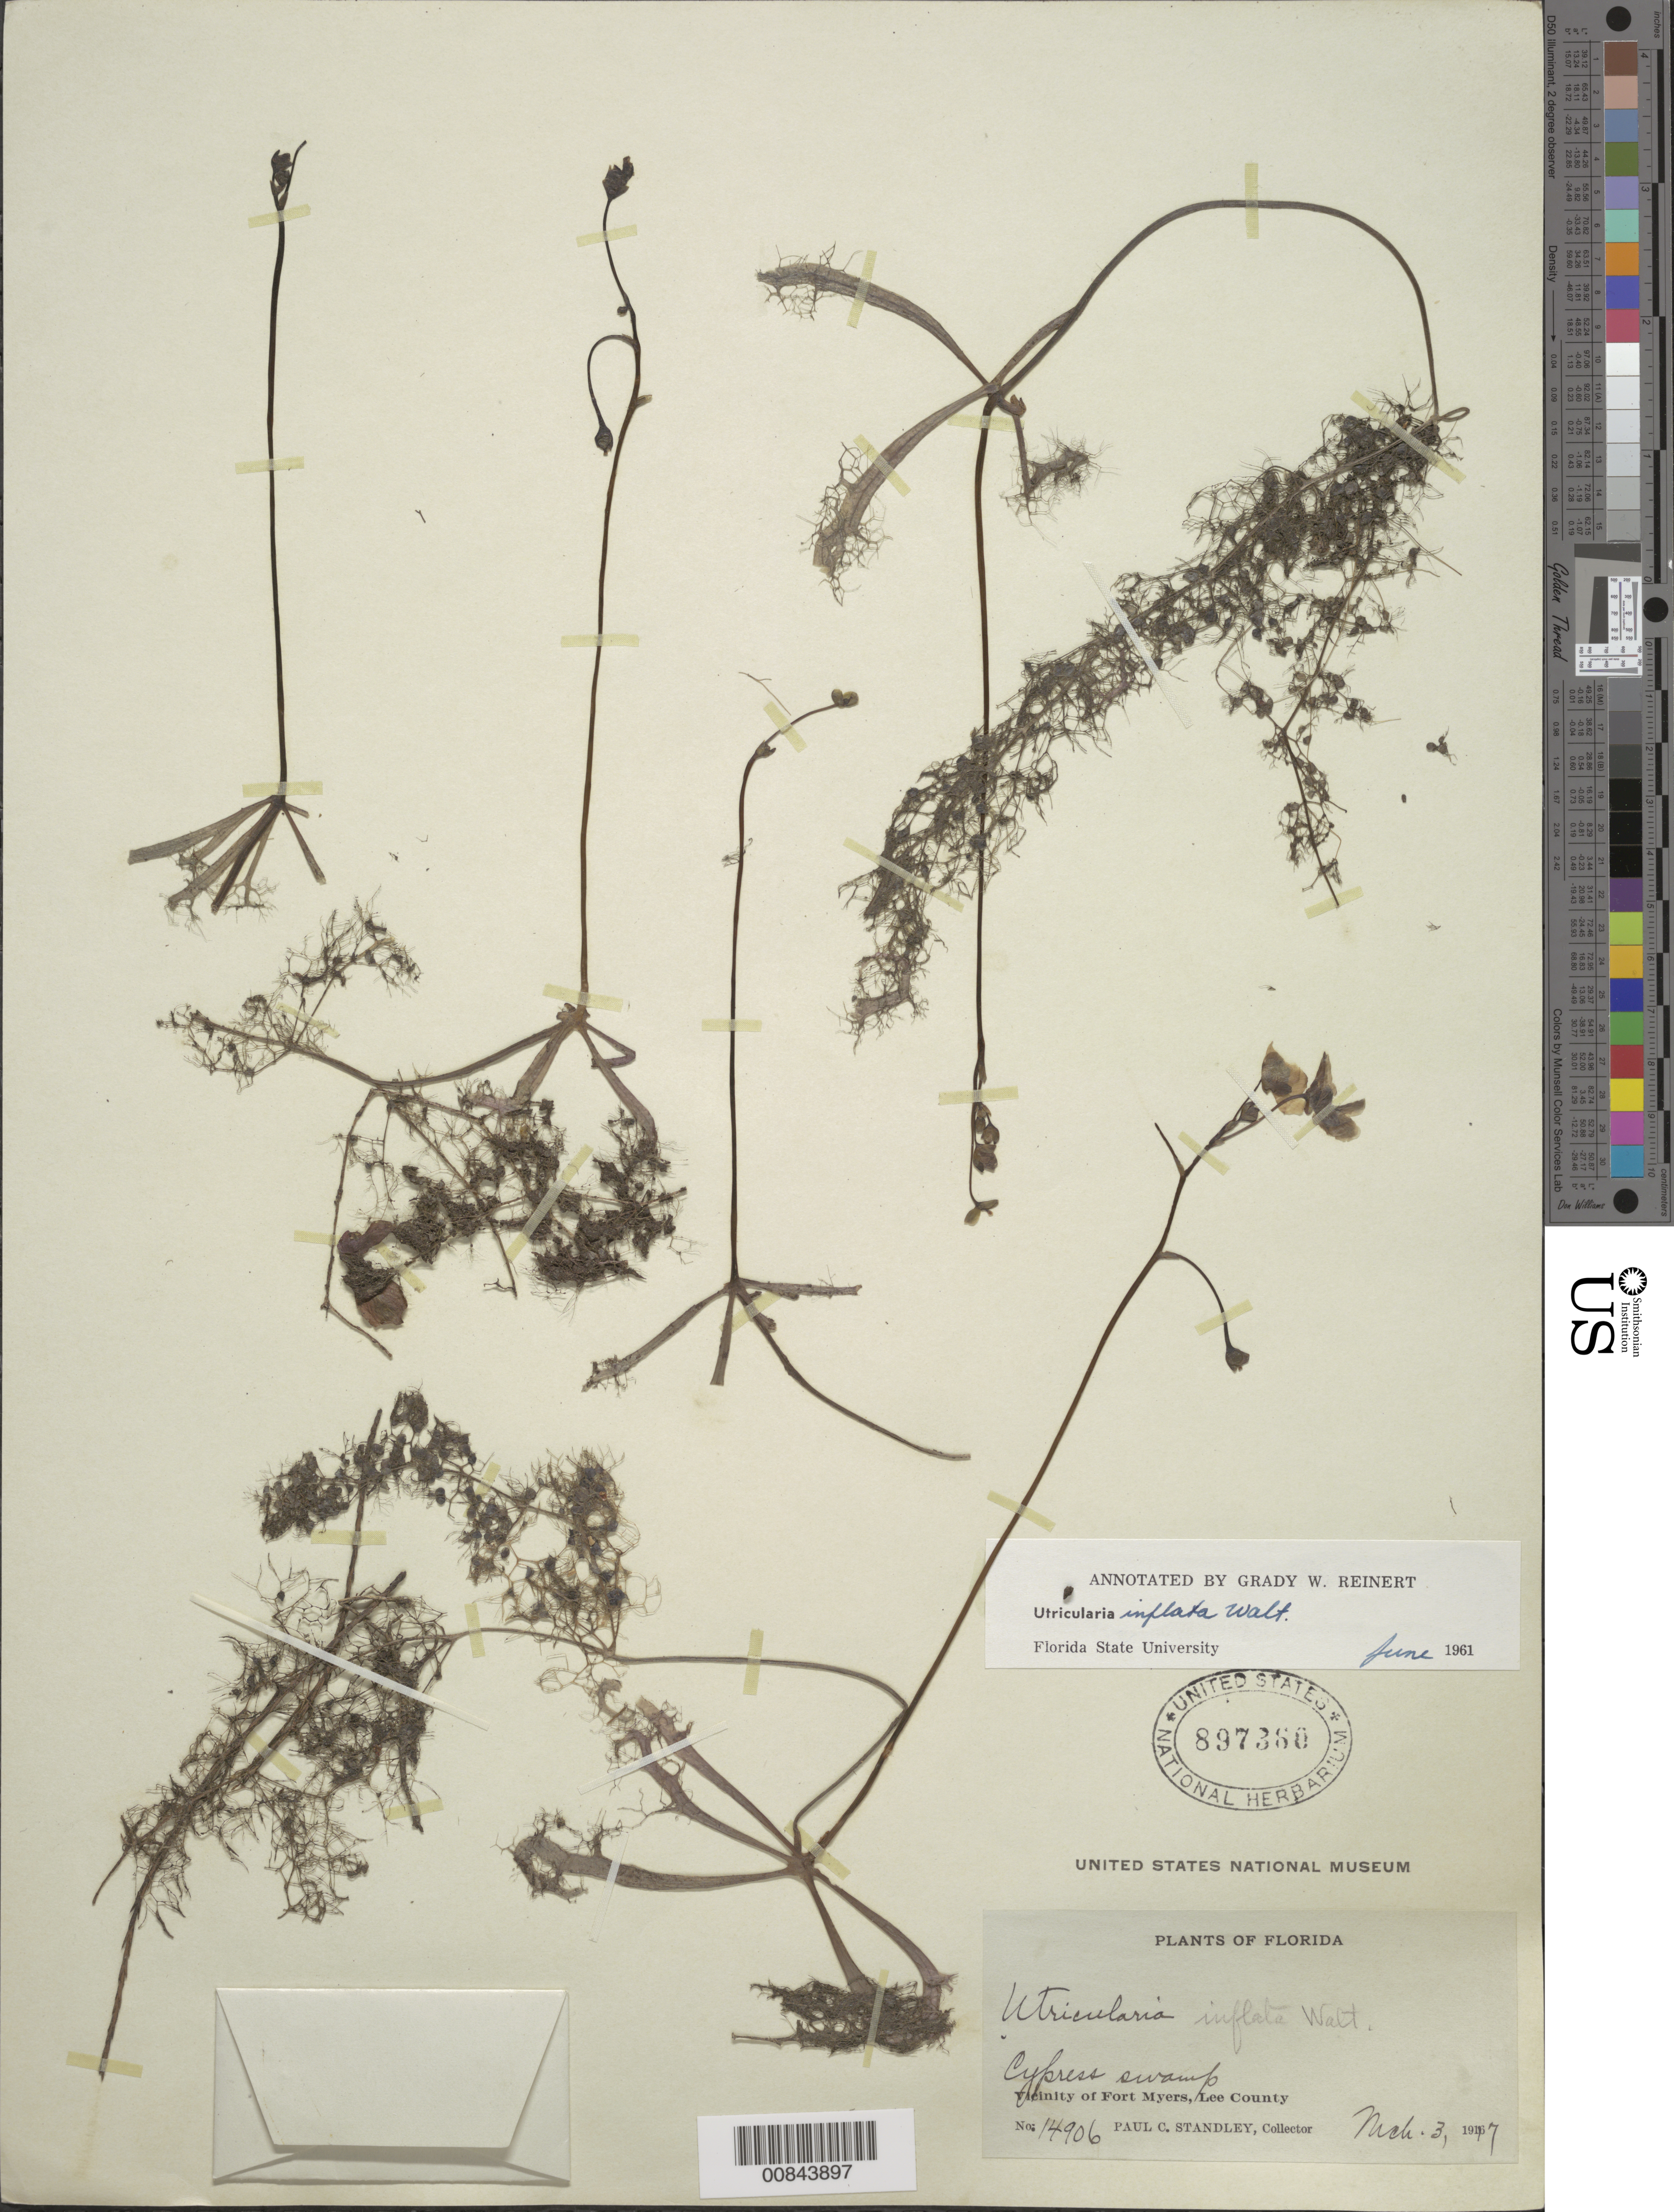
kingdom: Plantae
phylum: Tracheophyta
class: Magnoliopsida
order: Lamiales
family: Lentibulariaceae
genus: Utricularia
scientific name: Utricularia inflata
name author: Walter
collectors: P. C. Standley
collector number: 14906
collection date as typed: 03 Mar 1917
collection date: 1917-03-03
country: United States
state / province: Florida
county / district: Lee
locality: Fort Myers.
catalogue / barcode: US 897360